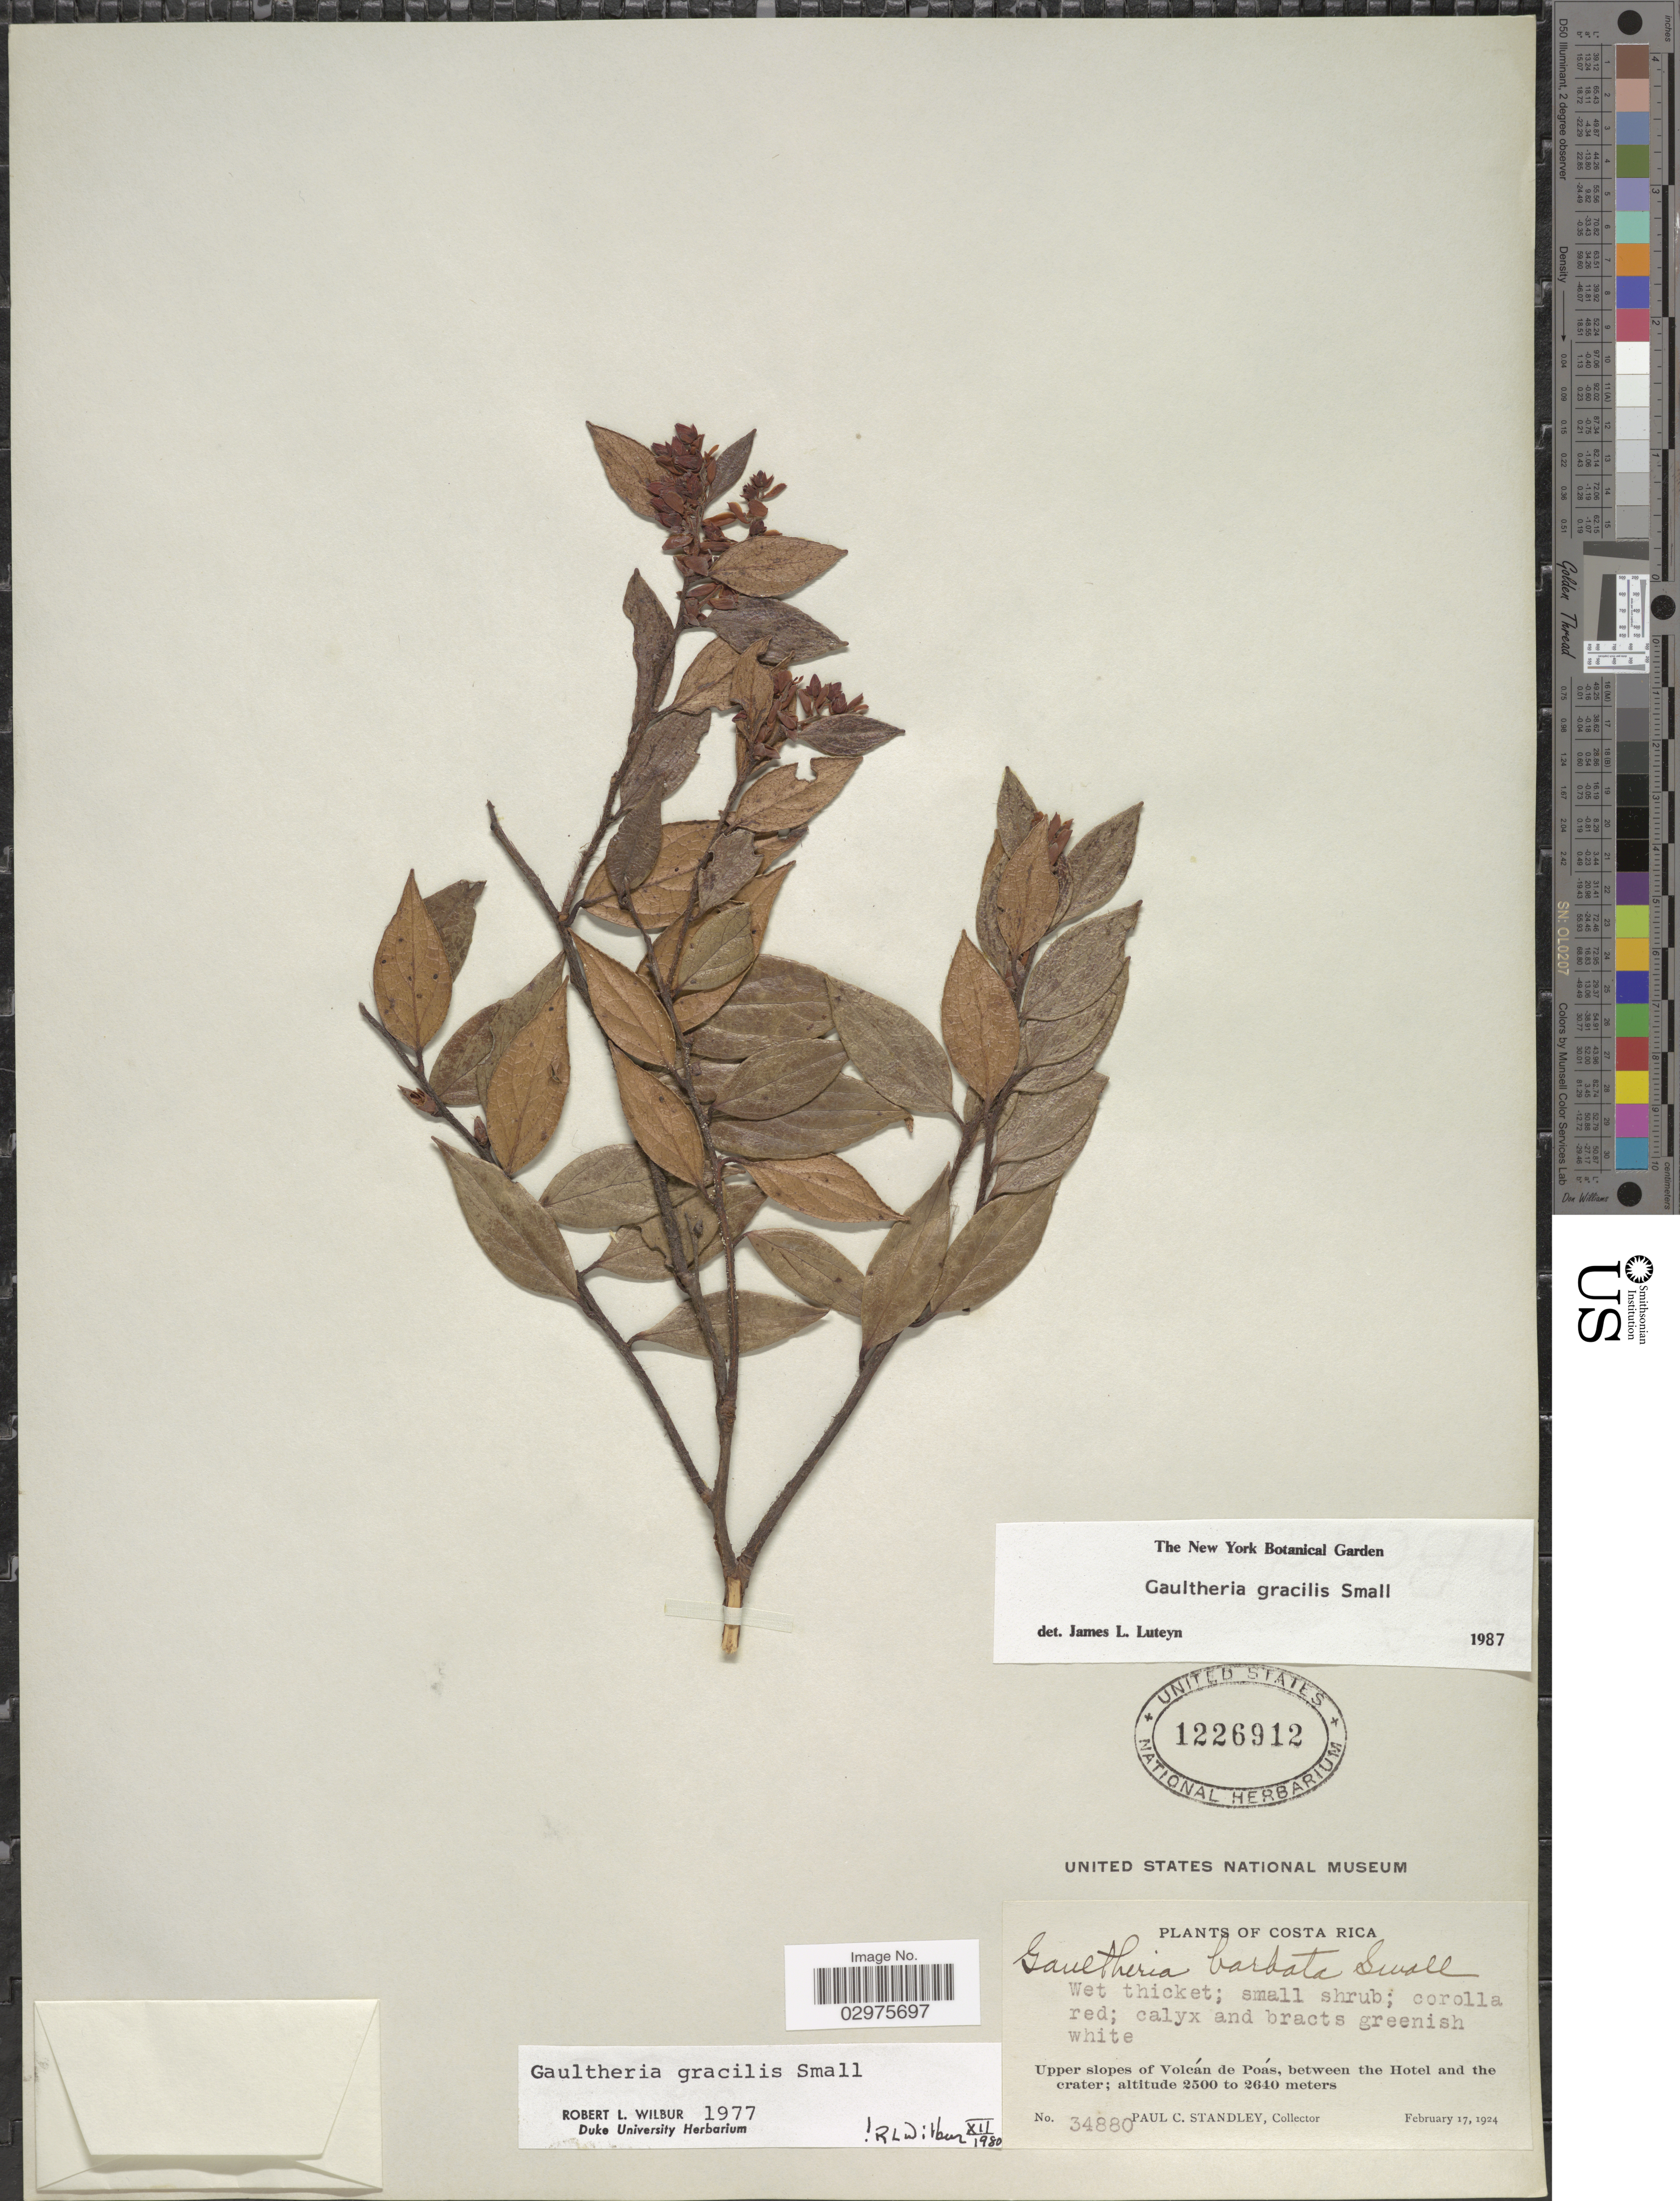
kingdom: Plantae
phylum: Tracheophyta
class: Magnoliopsida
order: Ericales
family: Ericaceae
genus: Gaultheria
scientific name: Gaultheria gracilis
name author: Small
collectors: P. C. Standley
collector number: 34880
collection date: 1924-02-17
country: Costa Rica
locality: Upper slopes of Volcán de Poás, between the Hotel and the crater.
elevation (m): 2500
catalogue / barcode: US 1226912